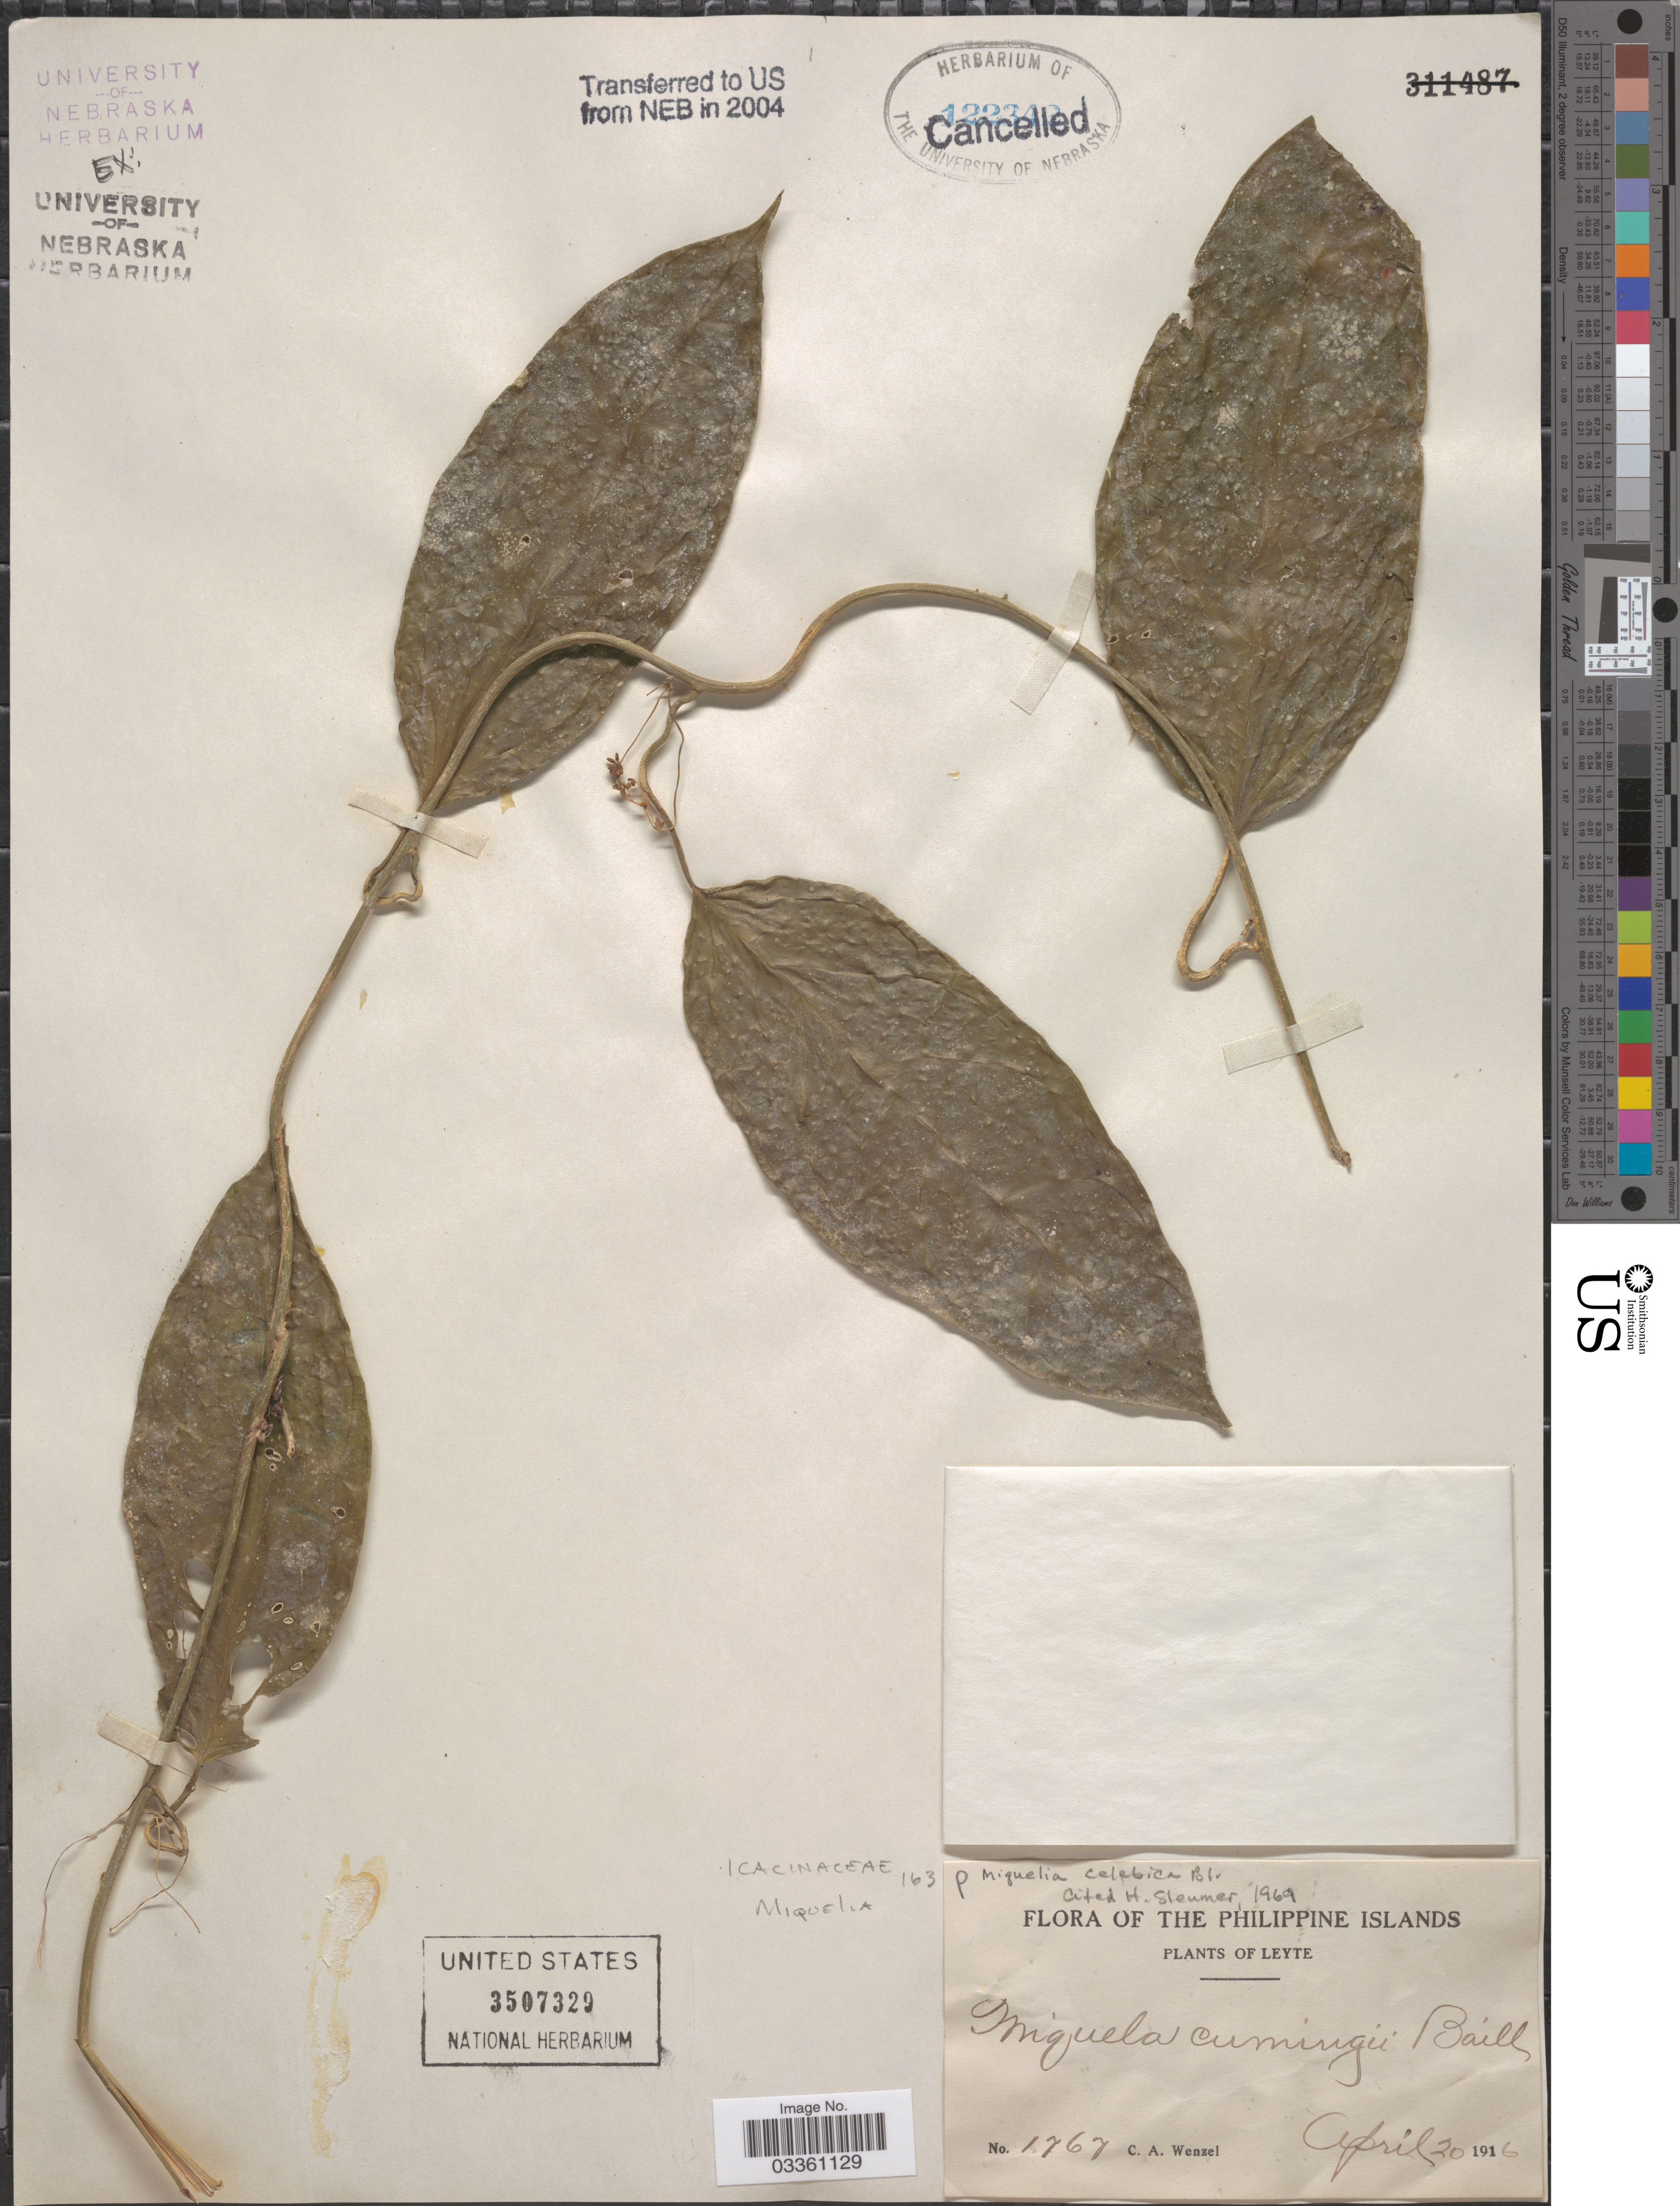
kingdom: Plantae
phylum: Tracheophyta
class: Magnoliopsida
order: Icacinales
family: Icacinaceae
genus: Miquelia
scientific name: Miquelia celebica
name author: Blume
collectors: C. Wenzel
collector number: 1767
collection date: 1916-04-20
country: Philippines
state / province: Eastern Visayas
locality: The Philippine Islands. Leyte.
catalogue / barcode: US 3507329